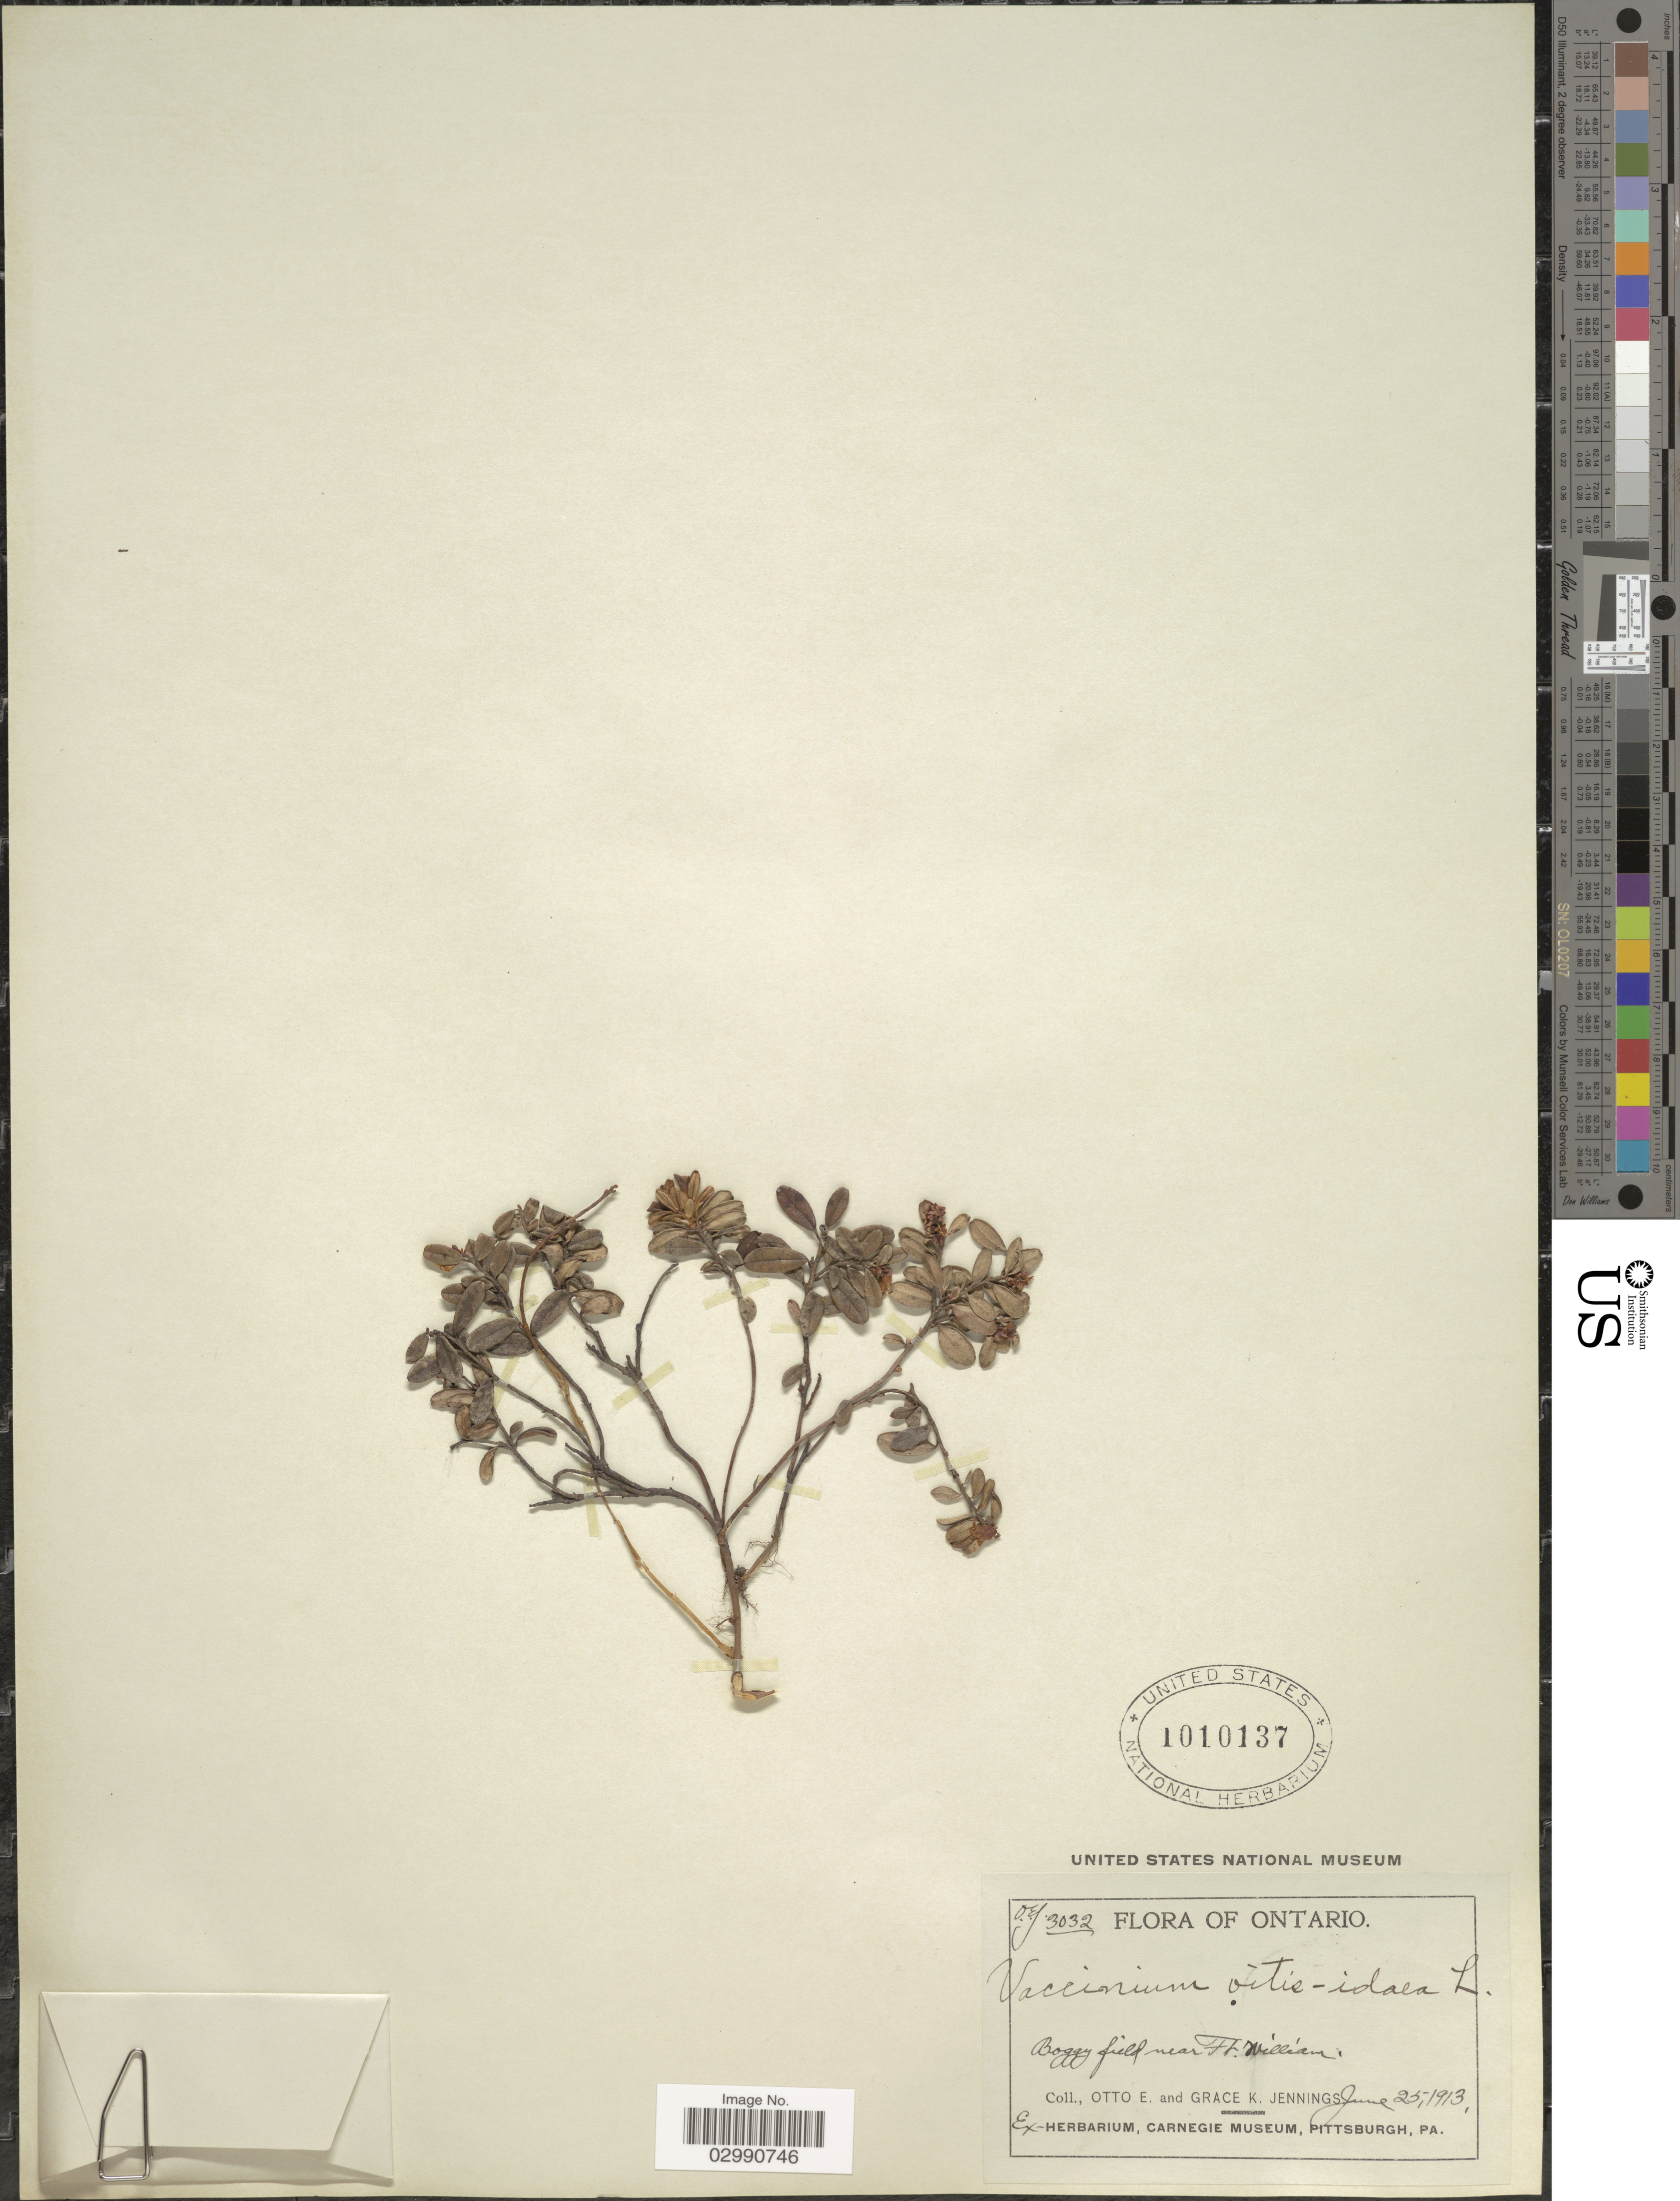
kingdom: Plantae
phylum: Tracheophyta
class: Magnoliopsida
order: Ericales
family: Ericaceae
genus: Vaccinium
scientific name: Vaccinium vitis-idaea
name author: L.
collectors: O. E. Jennings & G. K. Jennings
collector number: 3032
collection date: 1913-06-25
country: Canada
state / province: Ontario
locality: Boggy field near Ft. William.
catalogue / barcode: US 1010137